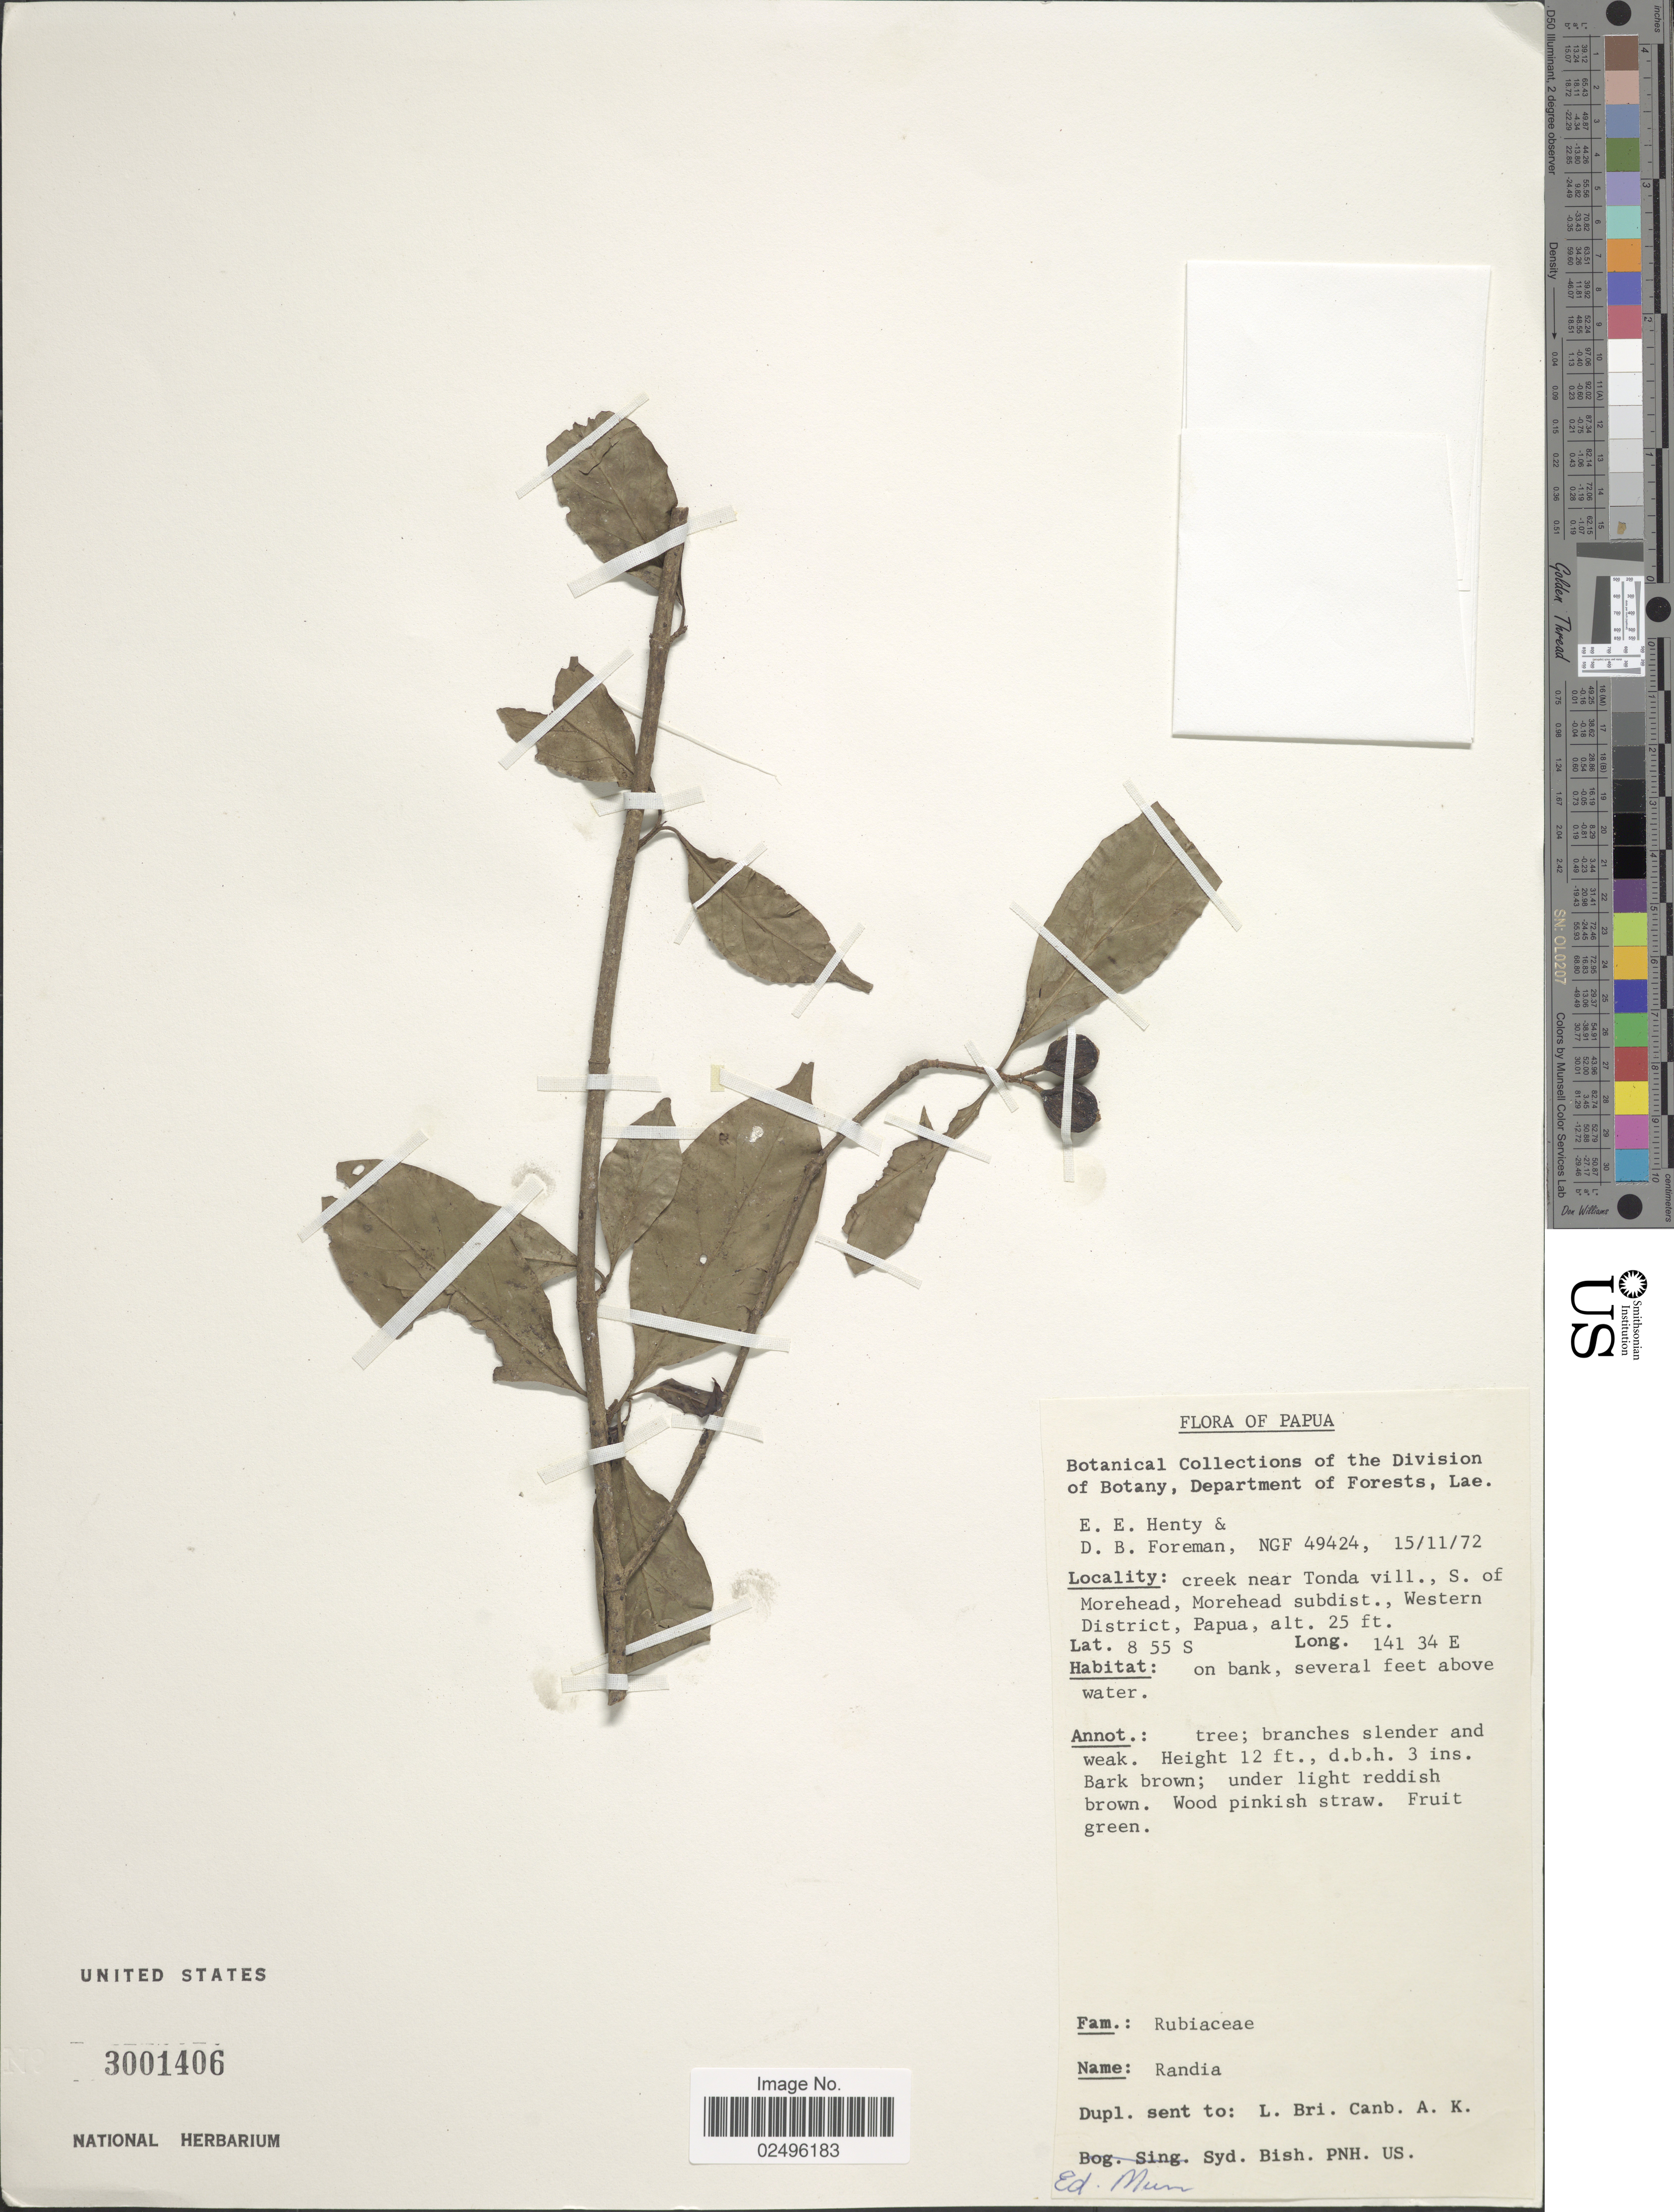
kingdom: Plantae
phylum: Tracheophyta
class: Magnoliopsida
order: Gentianales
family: Rubiaceae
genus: Fagerlindia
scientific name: Fagerlindia sp.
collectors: E. Henty & D. Foreman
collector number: NGF 49424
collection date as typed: Transcribed d/m/y: 15/11/72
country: Papua New Guinea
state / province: Manus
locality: Creek near Tonda vill., S. of Morehead, Morehead subdist., Western District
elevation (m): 8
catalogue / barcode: US 3001406